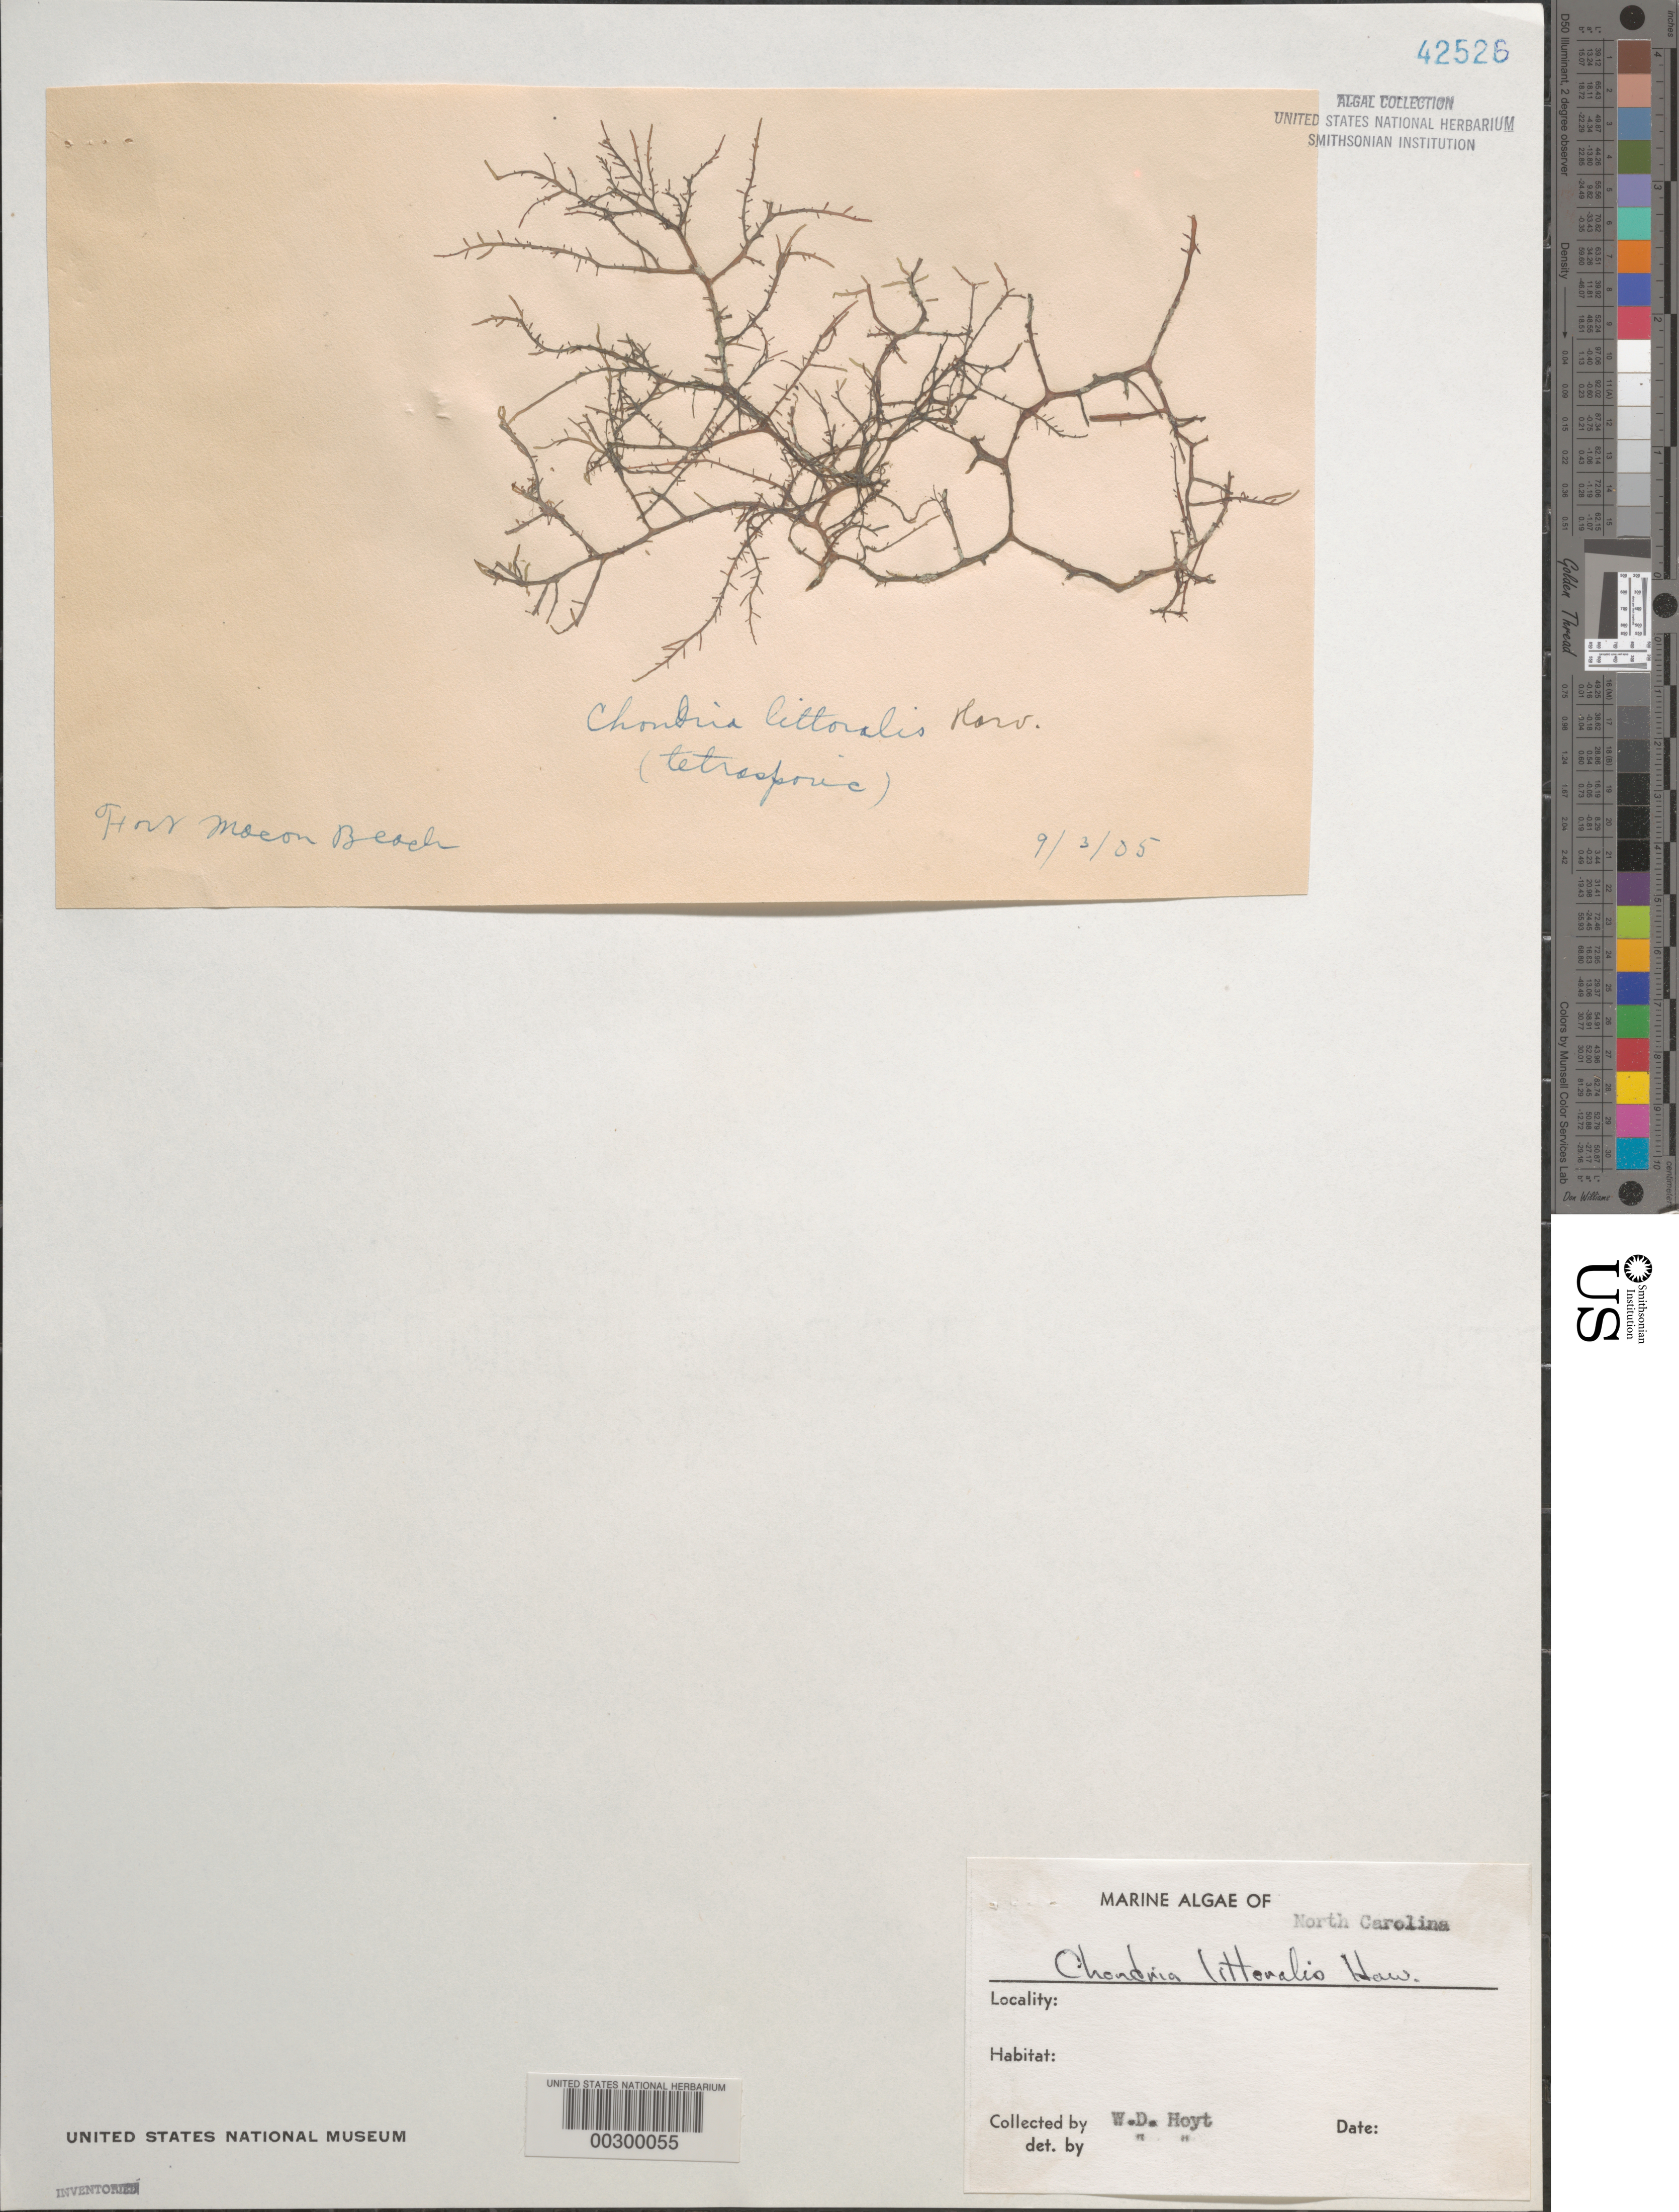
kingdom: Plantae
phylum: Rhodophyta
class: Florideophyceae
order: Ceramiales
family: Rhodomelaceae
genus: Chondria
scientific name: Chondria littoralis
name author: Harv.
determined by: Hoyt, W. D.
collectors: W. D. Hoyt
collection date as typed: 03 Sep 1905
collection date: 1905-09-03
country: United States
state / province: North Carolina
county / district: Carteret County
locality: Beaufort, Fort Macon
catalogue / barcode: US 42526